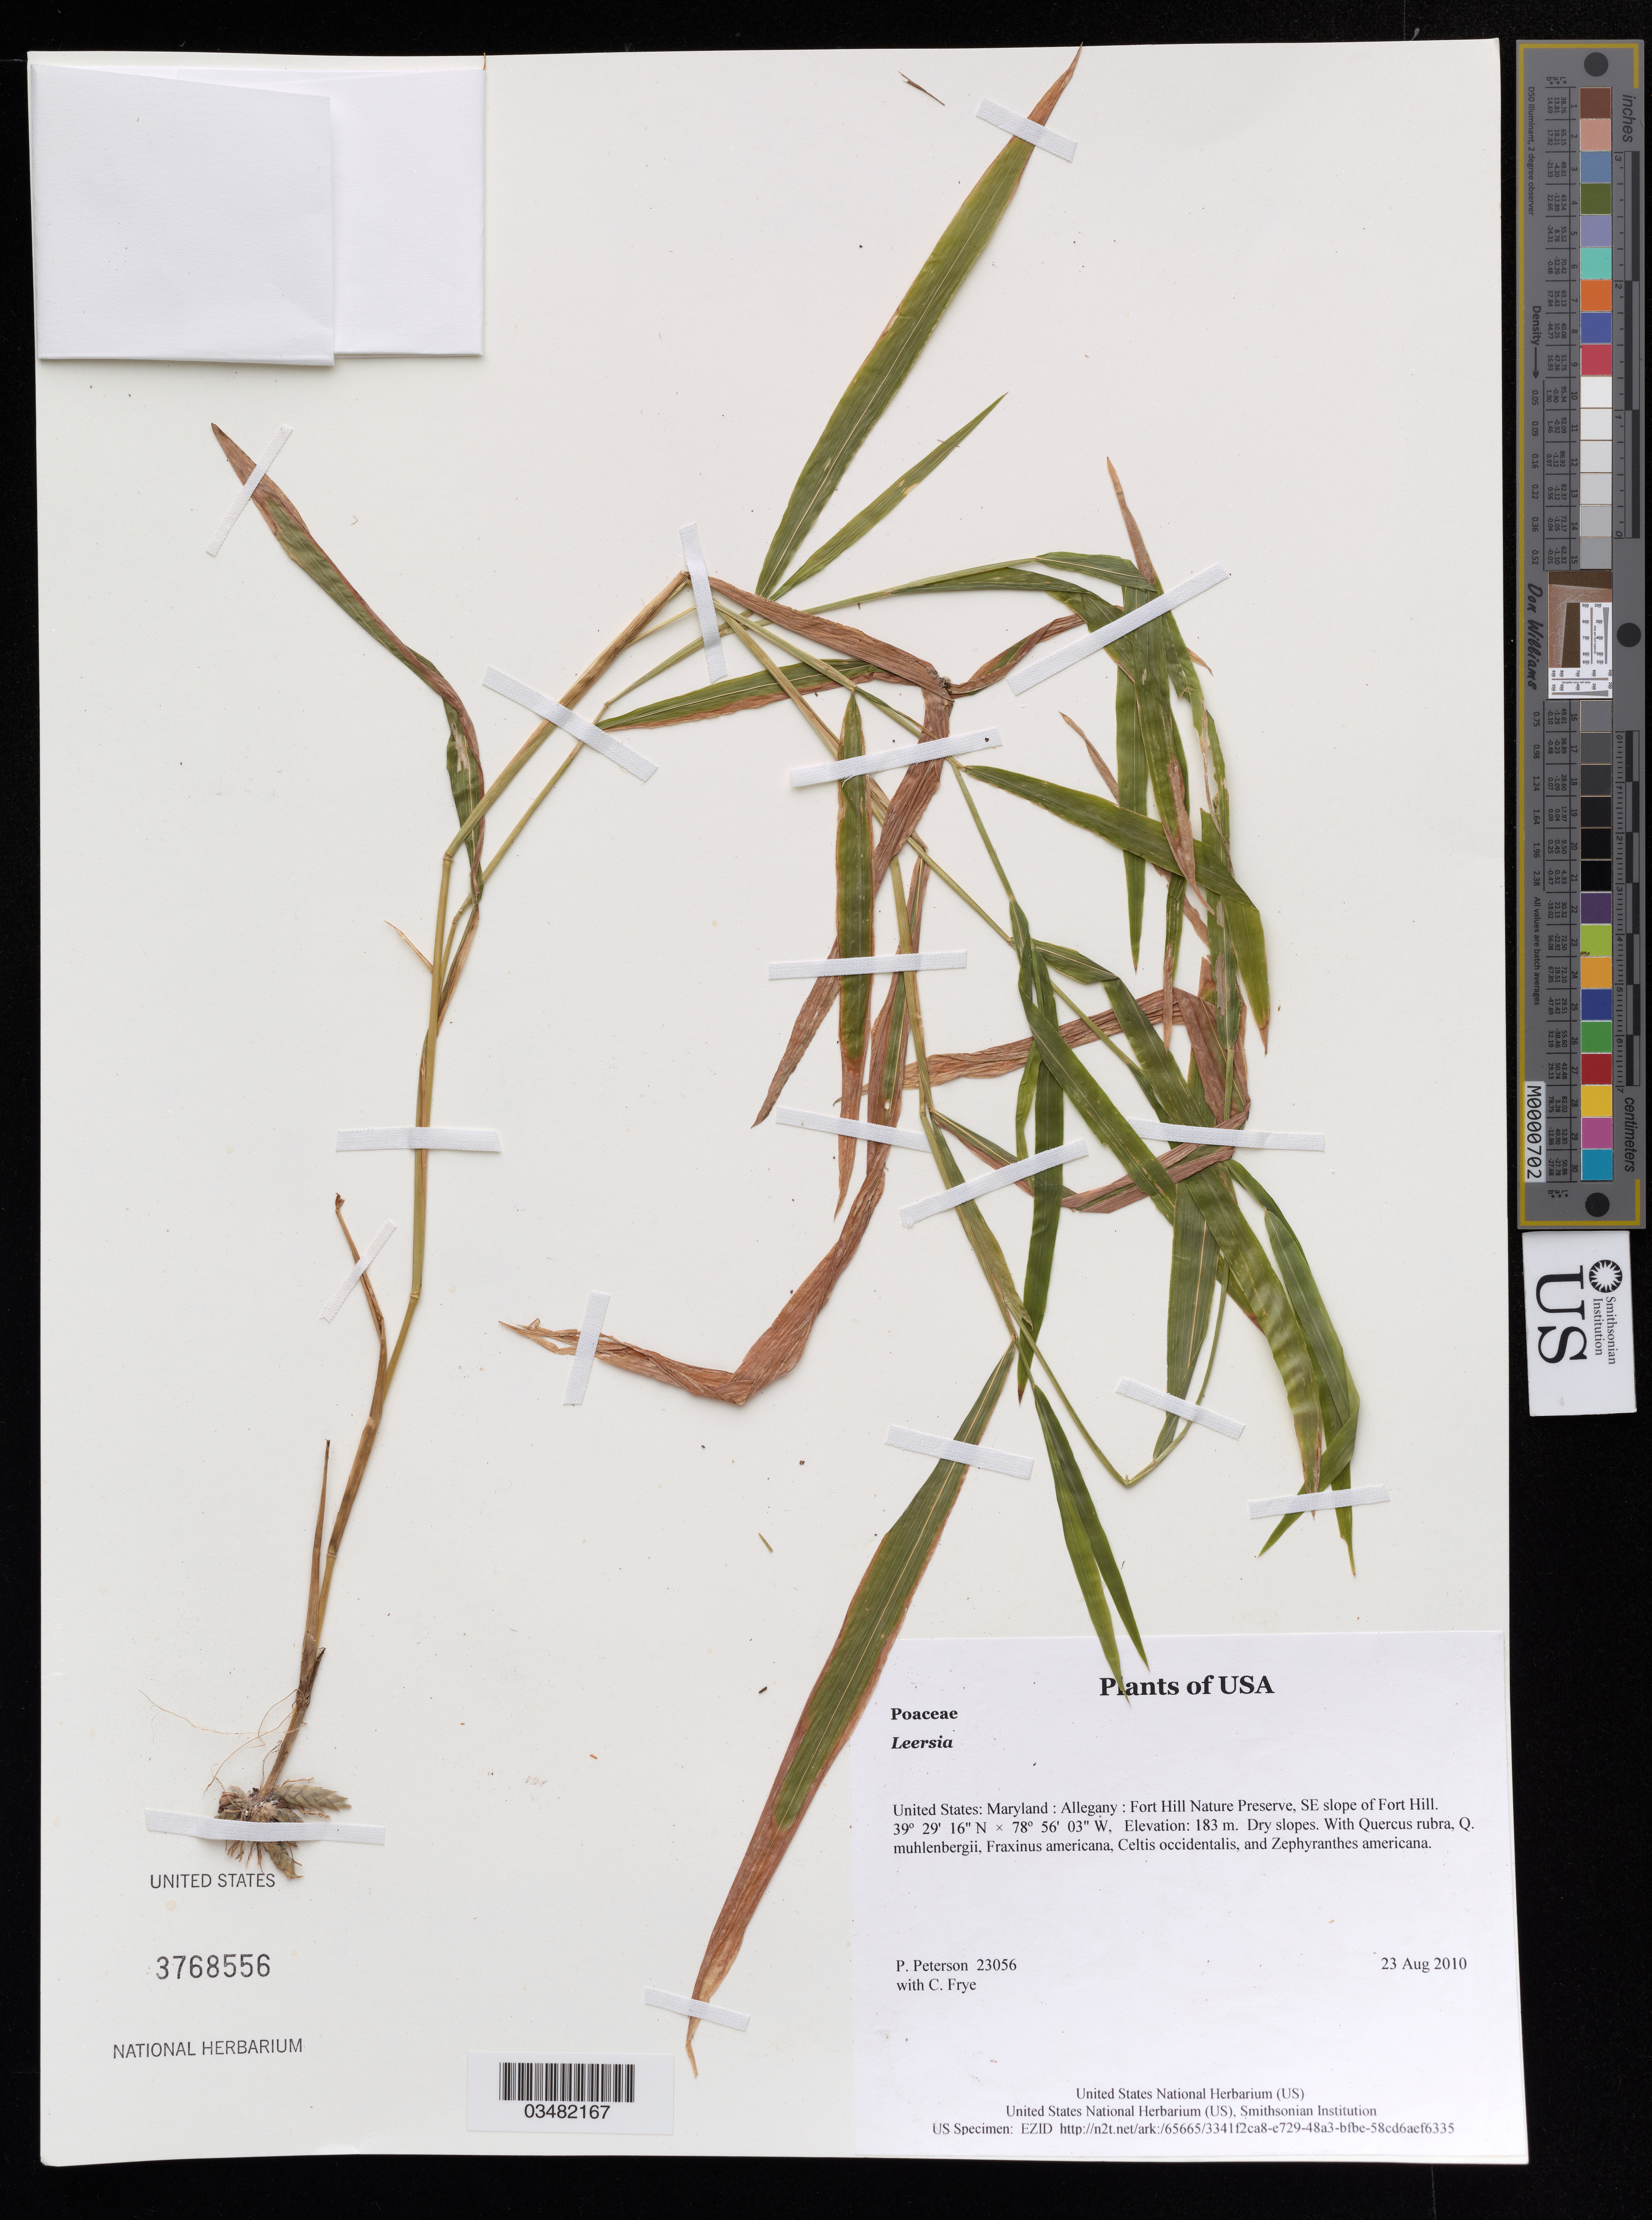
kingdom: Plantae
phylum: Tracheophyta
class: Liliopsida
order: Poales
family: Poaceae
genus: Leersia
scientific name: Leersia sp.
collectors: P. M. Peterson & C. Frye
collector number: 23056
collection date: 2010-08-23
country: United States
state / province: Maryland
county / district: Allegany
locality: Fort Hill Nature Preserve, SE slope of Fort Hill.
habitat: Dry slopes.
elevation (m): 183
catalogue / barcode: US 3768556